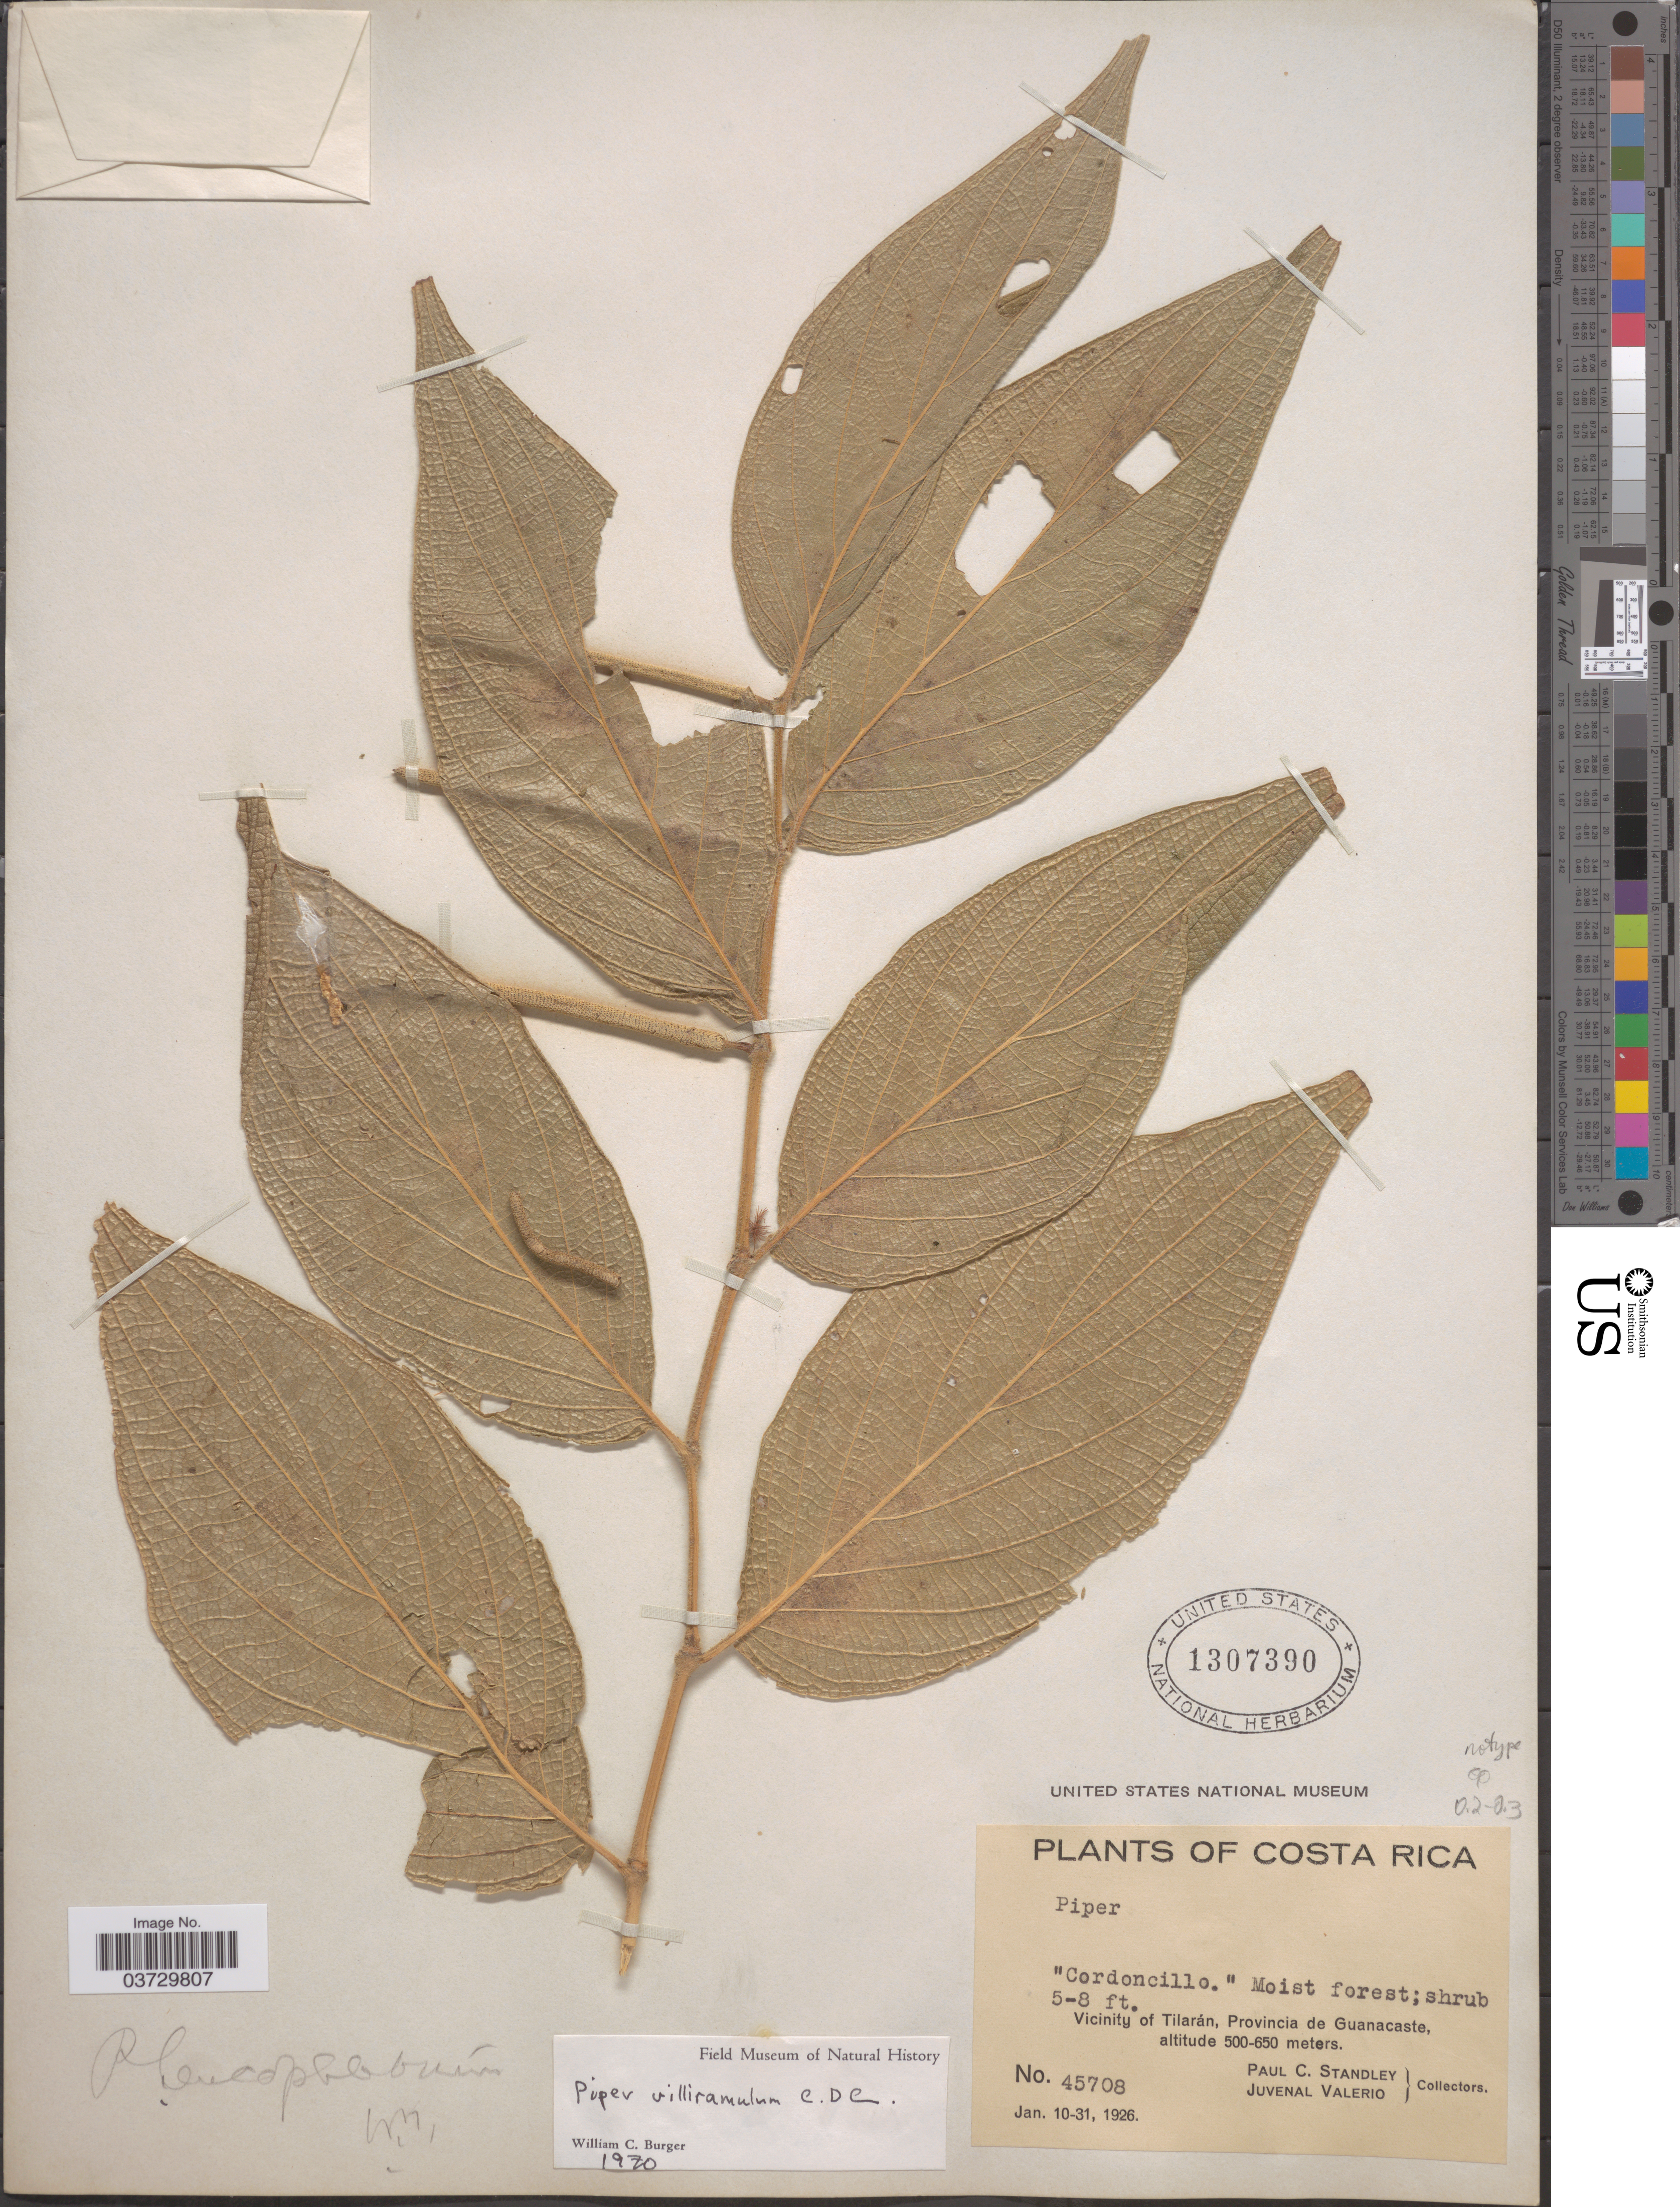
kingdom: Plantae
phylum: Tracheophyta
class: Magnoliopsida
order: Piperales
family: Piperaceae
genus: Piper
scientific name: Piper villiramulum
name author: C. DC.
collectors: P. C. Standley & J. Valerio R.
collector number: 45708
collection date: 1926-01-10/1926-01-31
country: Costa Rica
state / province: Guanacaste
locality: Vicinity of Tilarán.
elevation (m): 500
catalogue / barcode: US 1307390